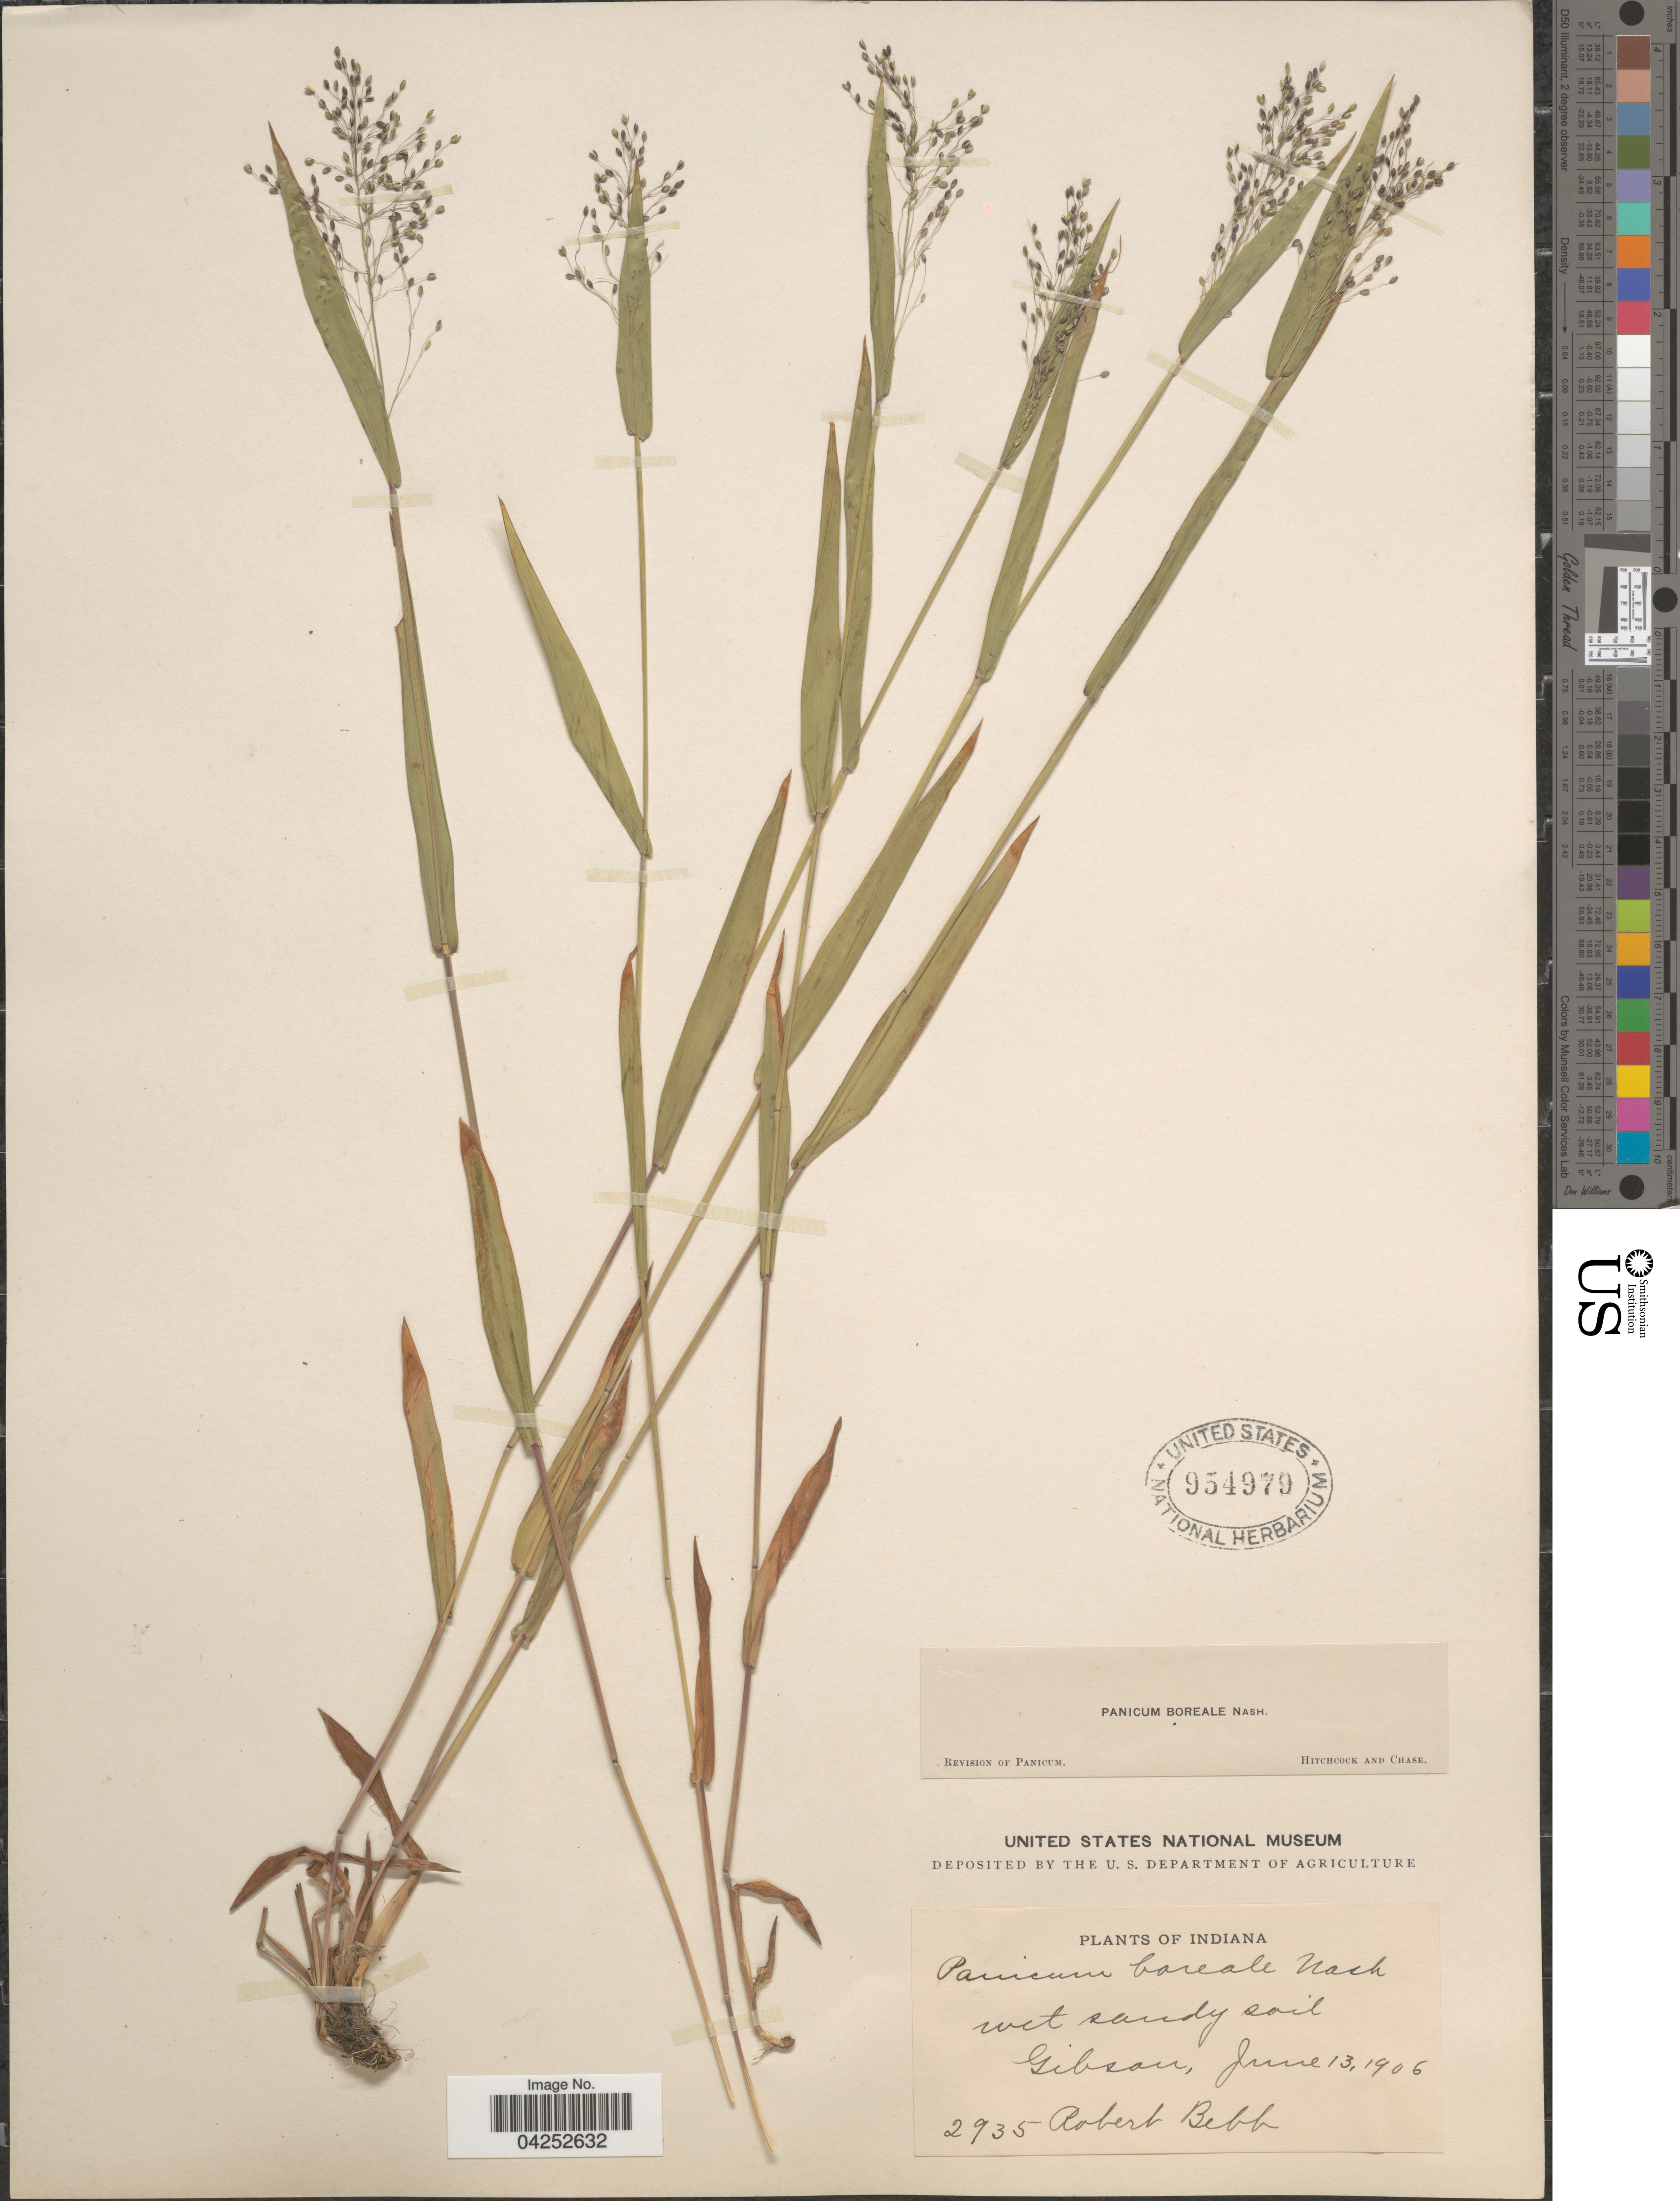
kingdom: Plantae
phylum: Tracheophyta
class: Liliopsida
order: Poales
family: Poaceae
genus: Dichanthelium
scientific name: Dichanthelium boreale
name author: (Nash) Freckmann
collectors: R. Bebb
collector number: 2935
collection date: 1906-06-13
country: United States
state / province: Indiana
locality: Wet sandy soil. Gibson.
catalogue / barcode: US 954979